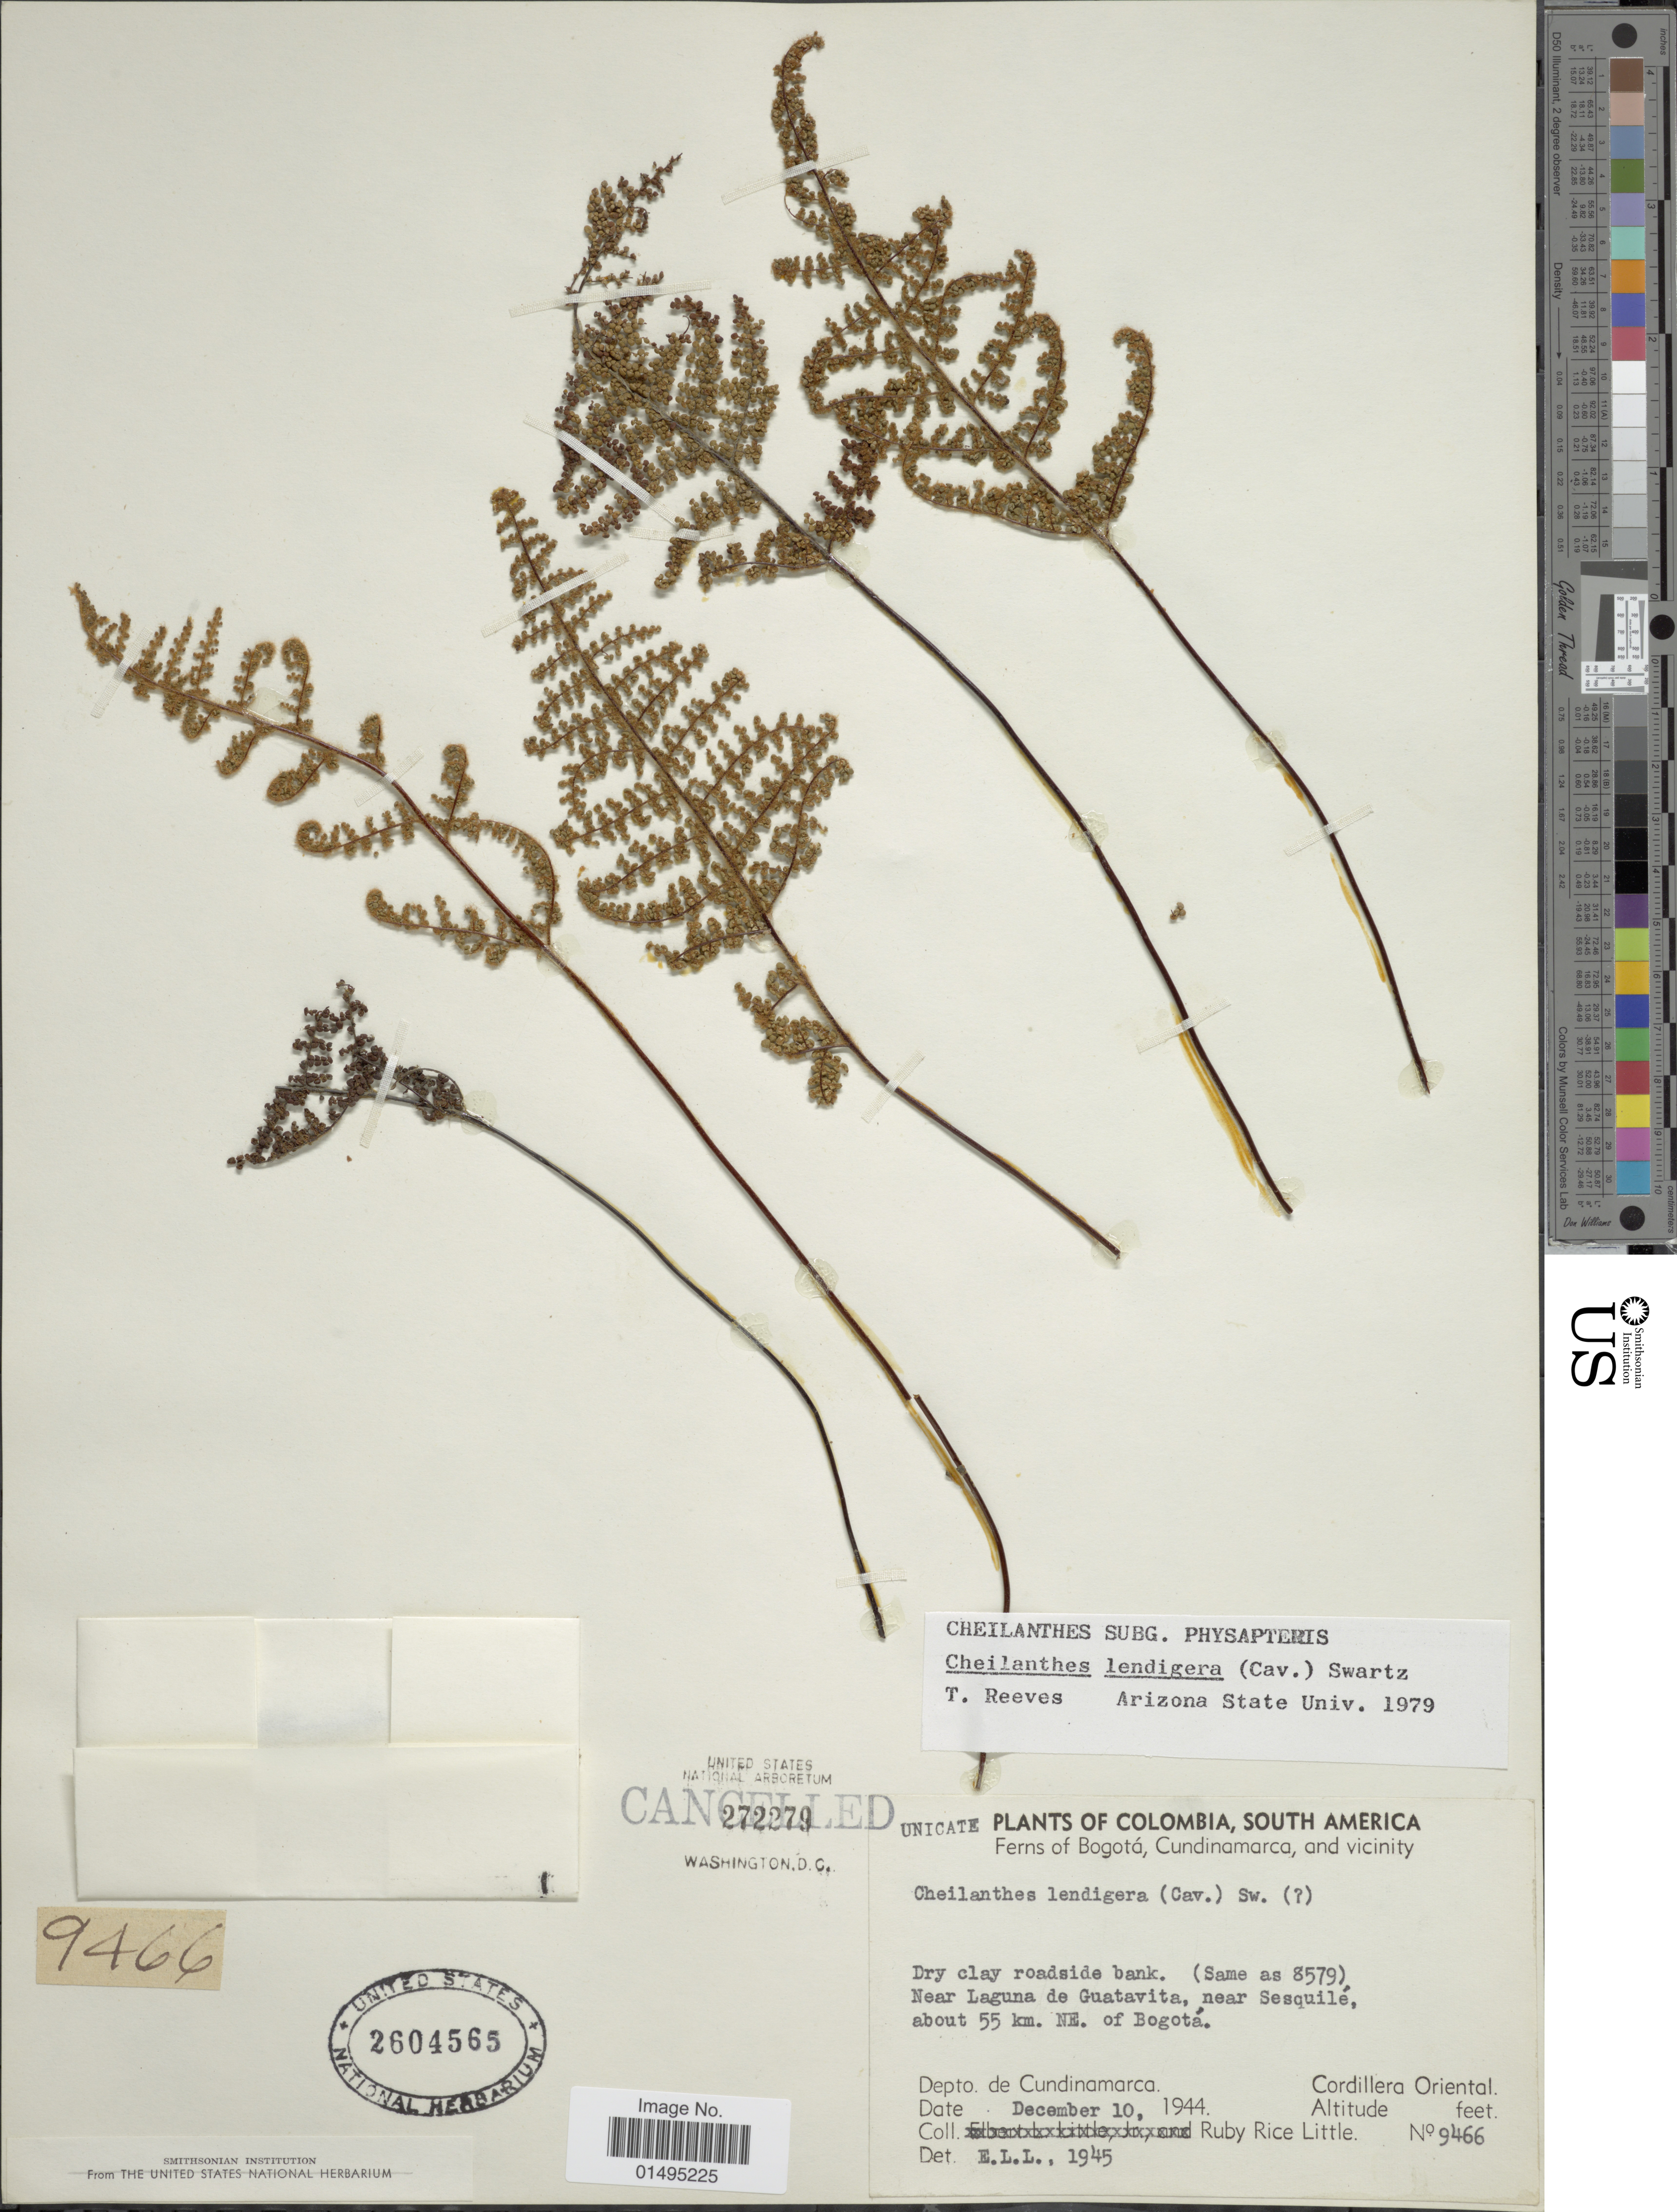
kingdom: Plantae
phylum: Tracheophyta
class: Polypodiopsida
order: Polypodiales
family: Pteridaceae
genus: Myriopteris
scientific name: Myriopteris lendigera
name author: (Cav.) J. Sm.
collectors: R. R. Little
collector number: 9466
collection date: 1944-12-10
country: Colombia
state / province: Cundinamarca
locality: Cundinamarca, and vicinity. Near Laguna de guatavita, near Sesquille, about 55 km, NE. of bogota. Depto. de Cundinamarca, Cordillera Oriental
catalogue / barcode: US 2604565